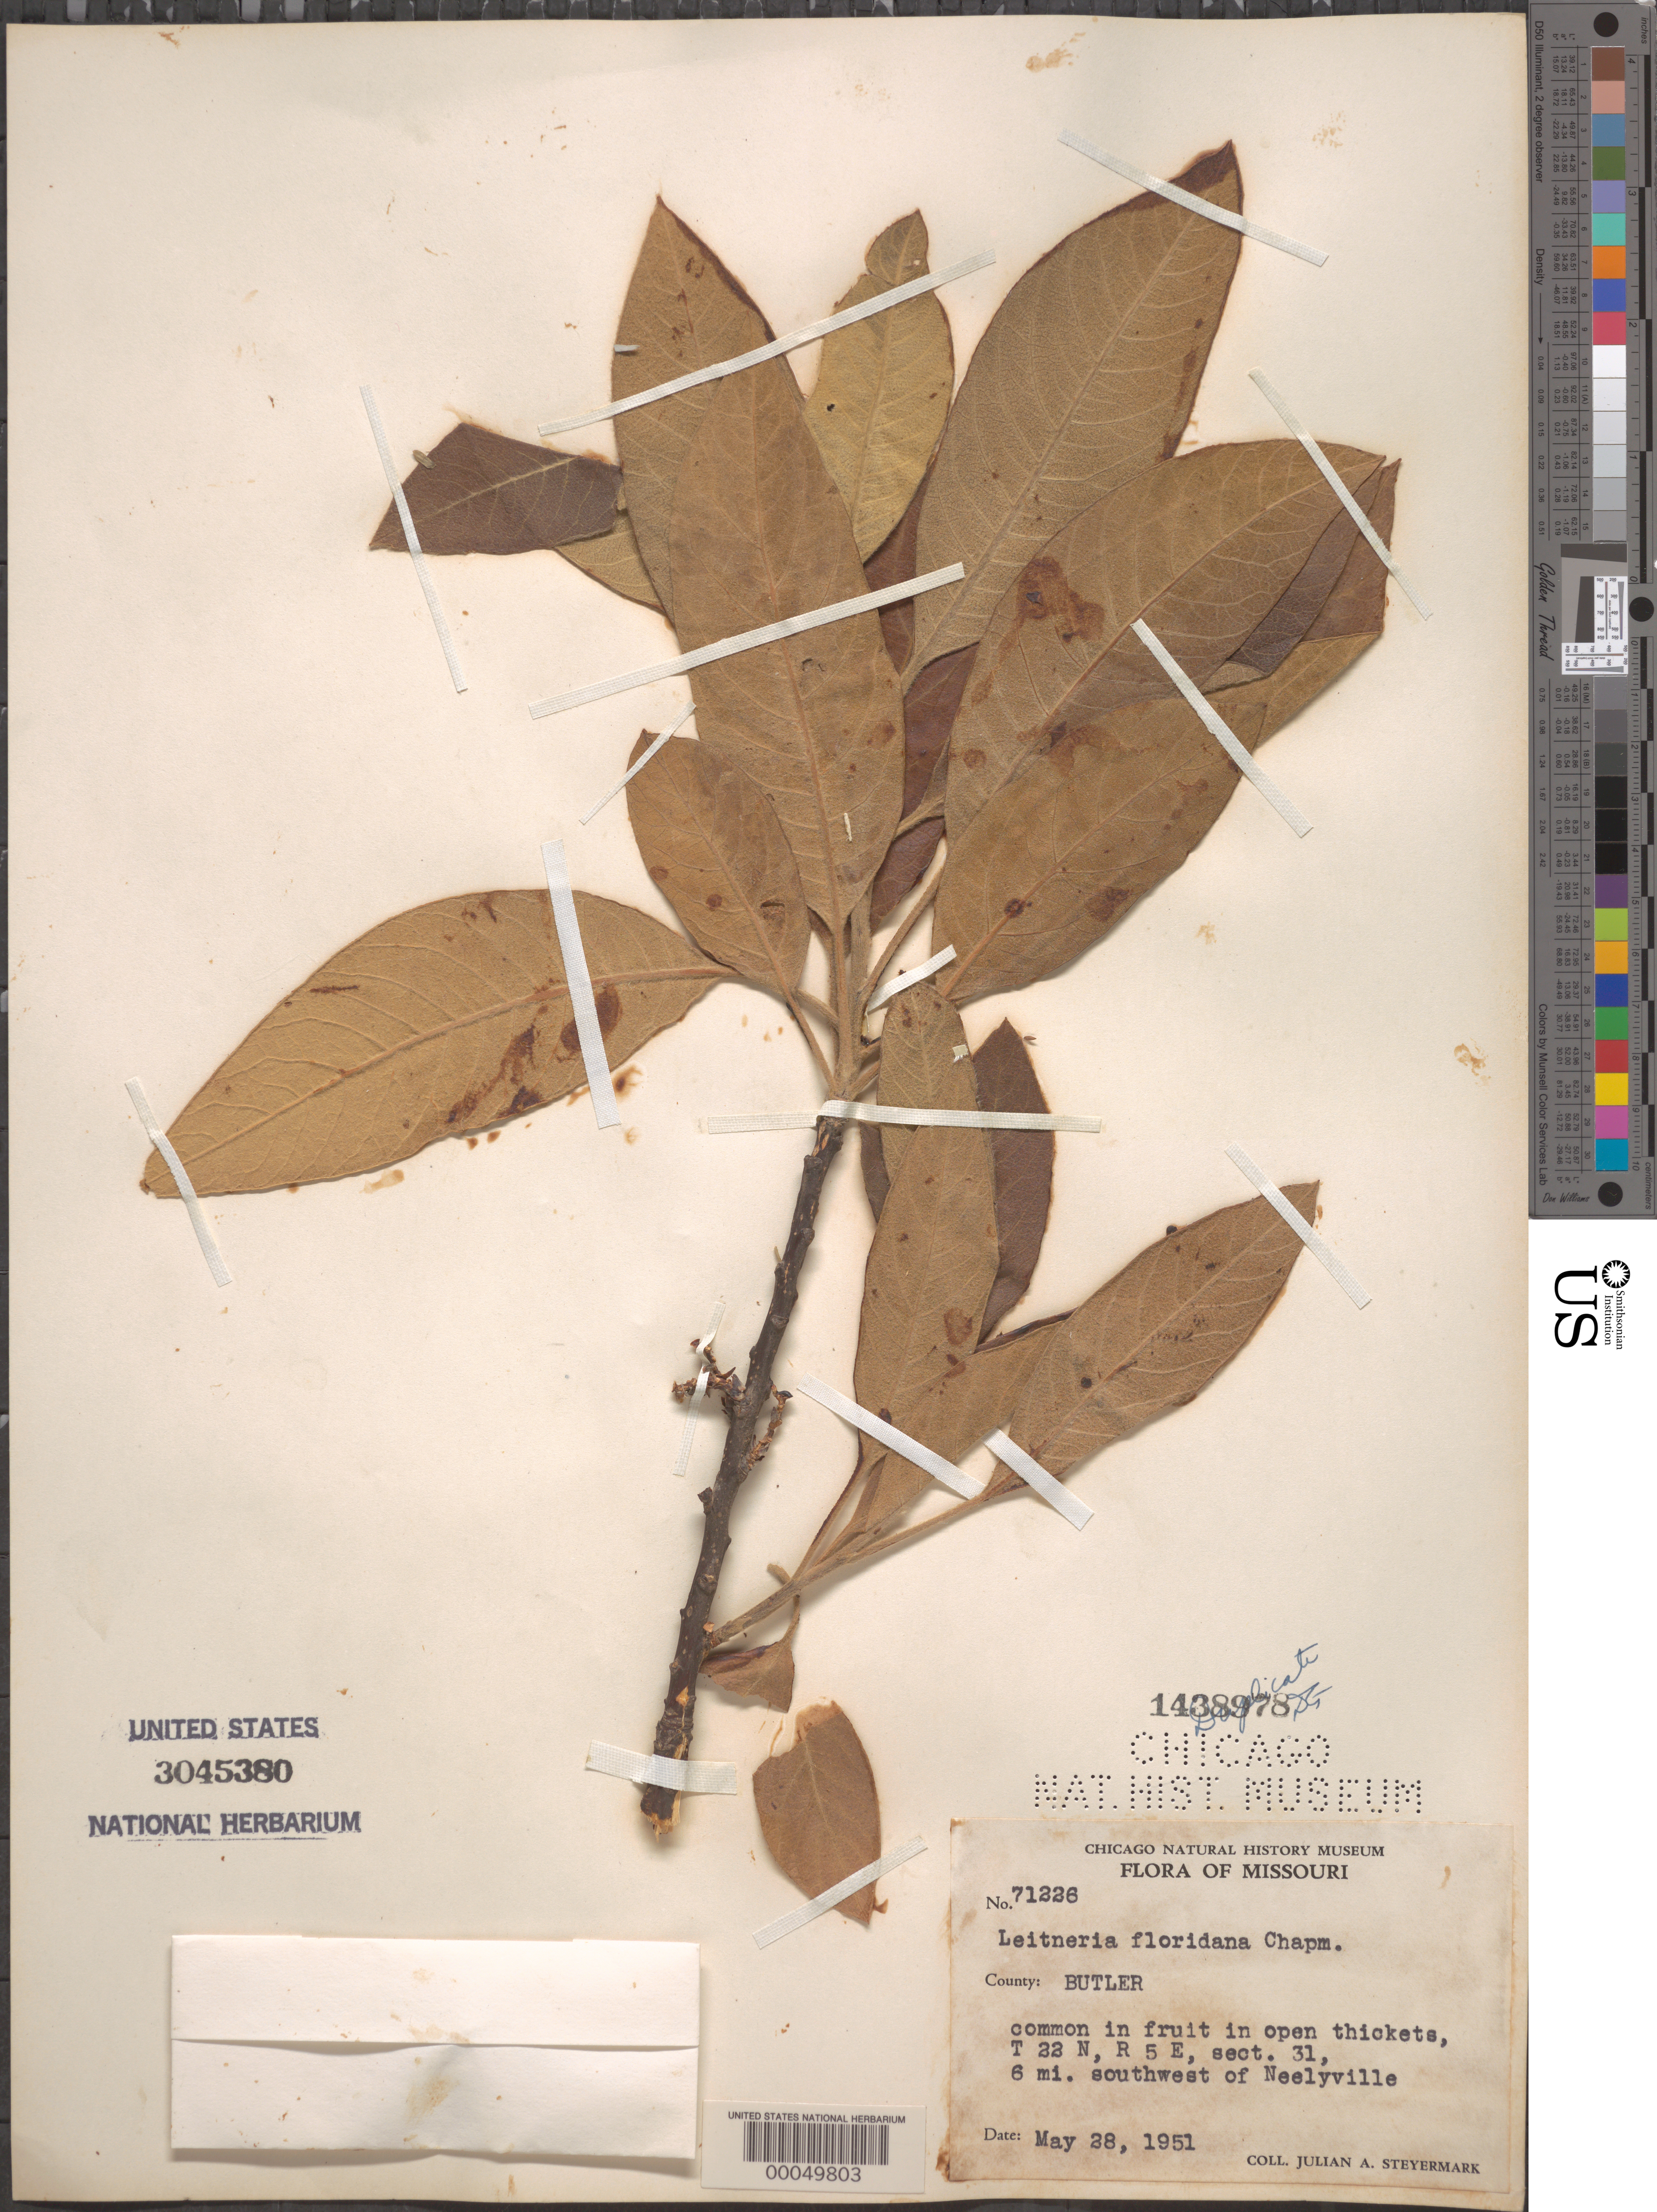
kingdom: Plantae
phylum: Tracheophyta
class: Magnoliopsida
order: Sapindales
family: Simaroubaceae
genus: Leitneria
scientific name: Leitneria floridana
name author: Chapm.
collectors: J. Steyermark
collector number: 71226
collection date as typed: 28 May 1951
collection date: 1951-05-28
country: United States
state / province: Missouri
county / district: Butler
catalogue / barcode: US 3045380